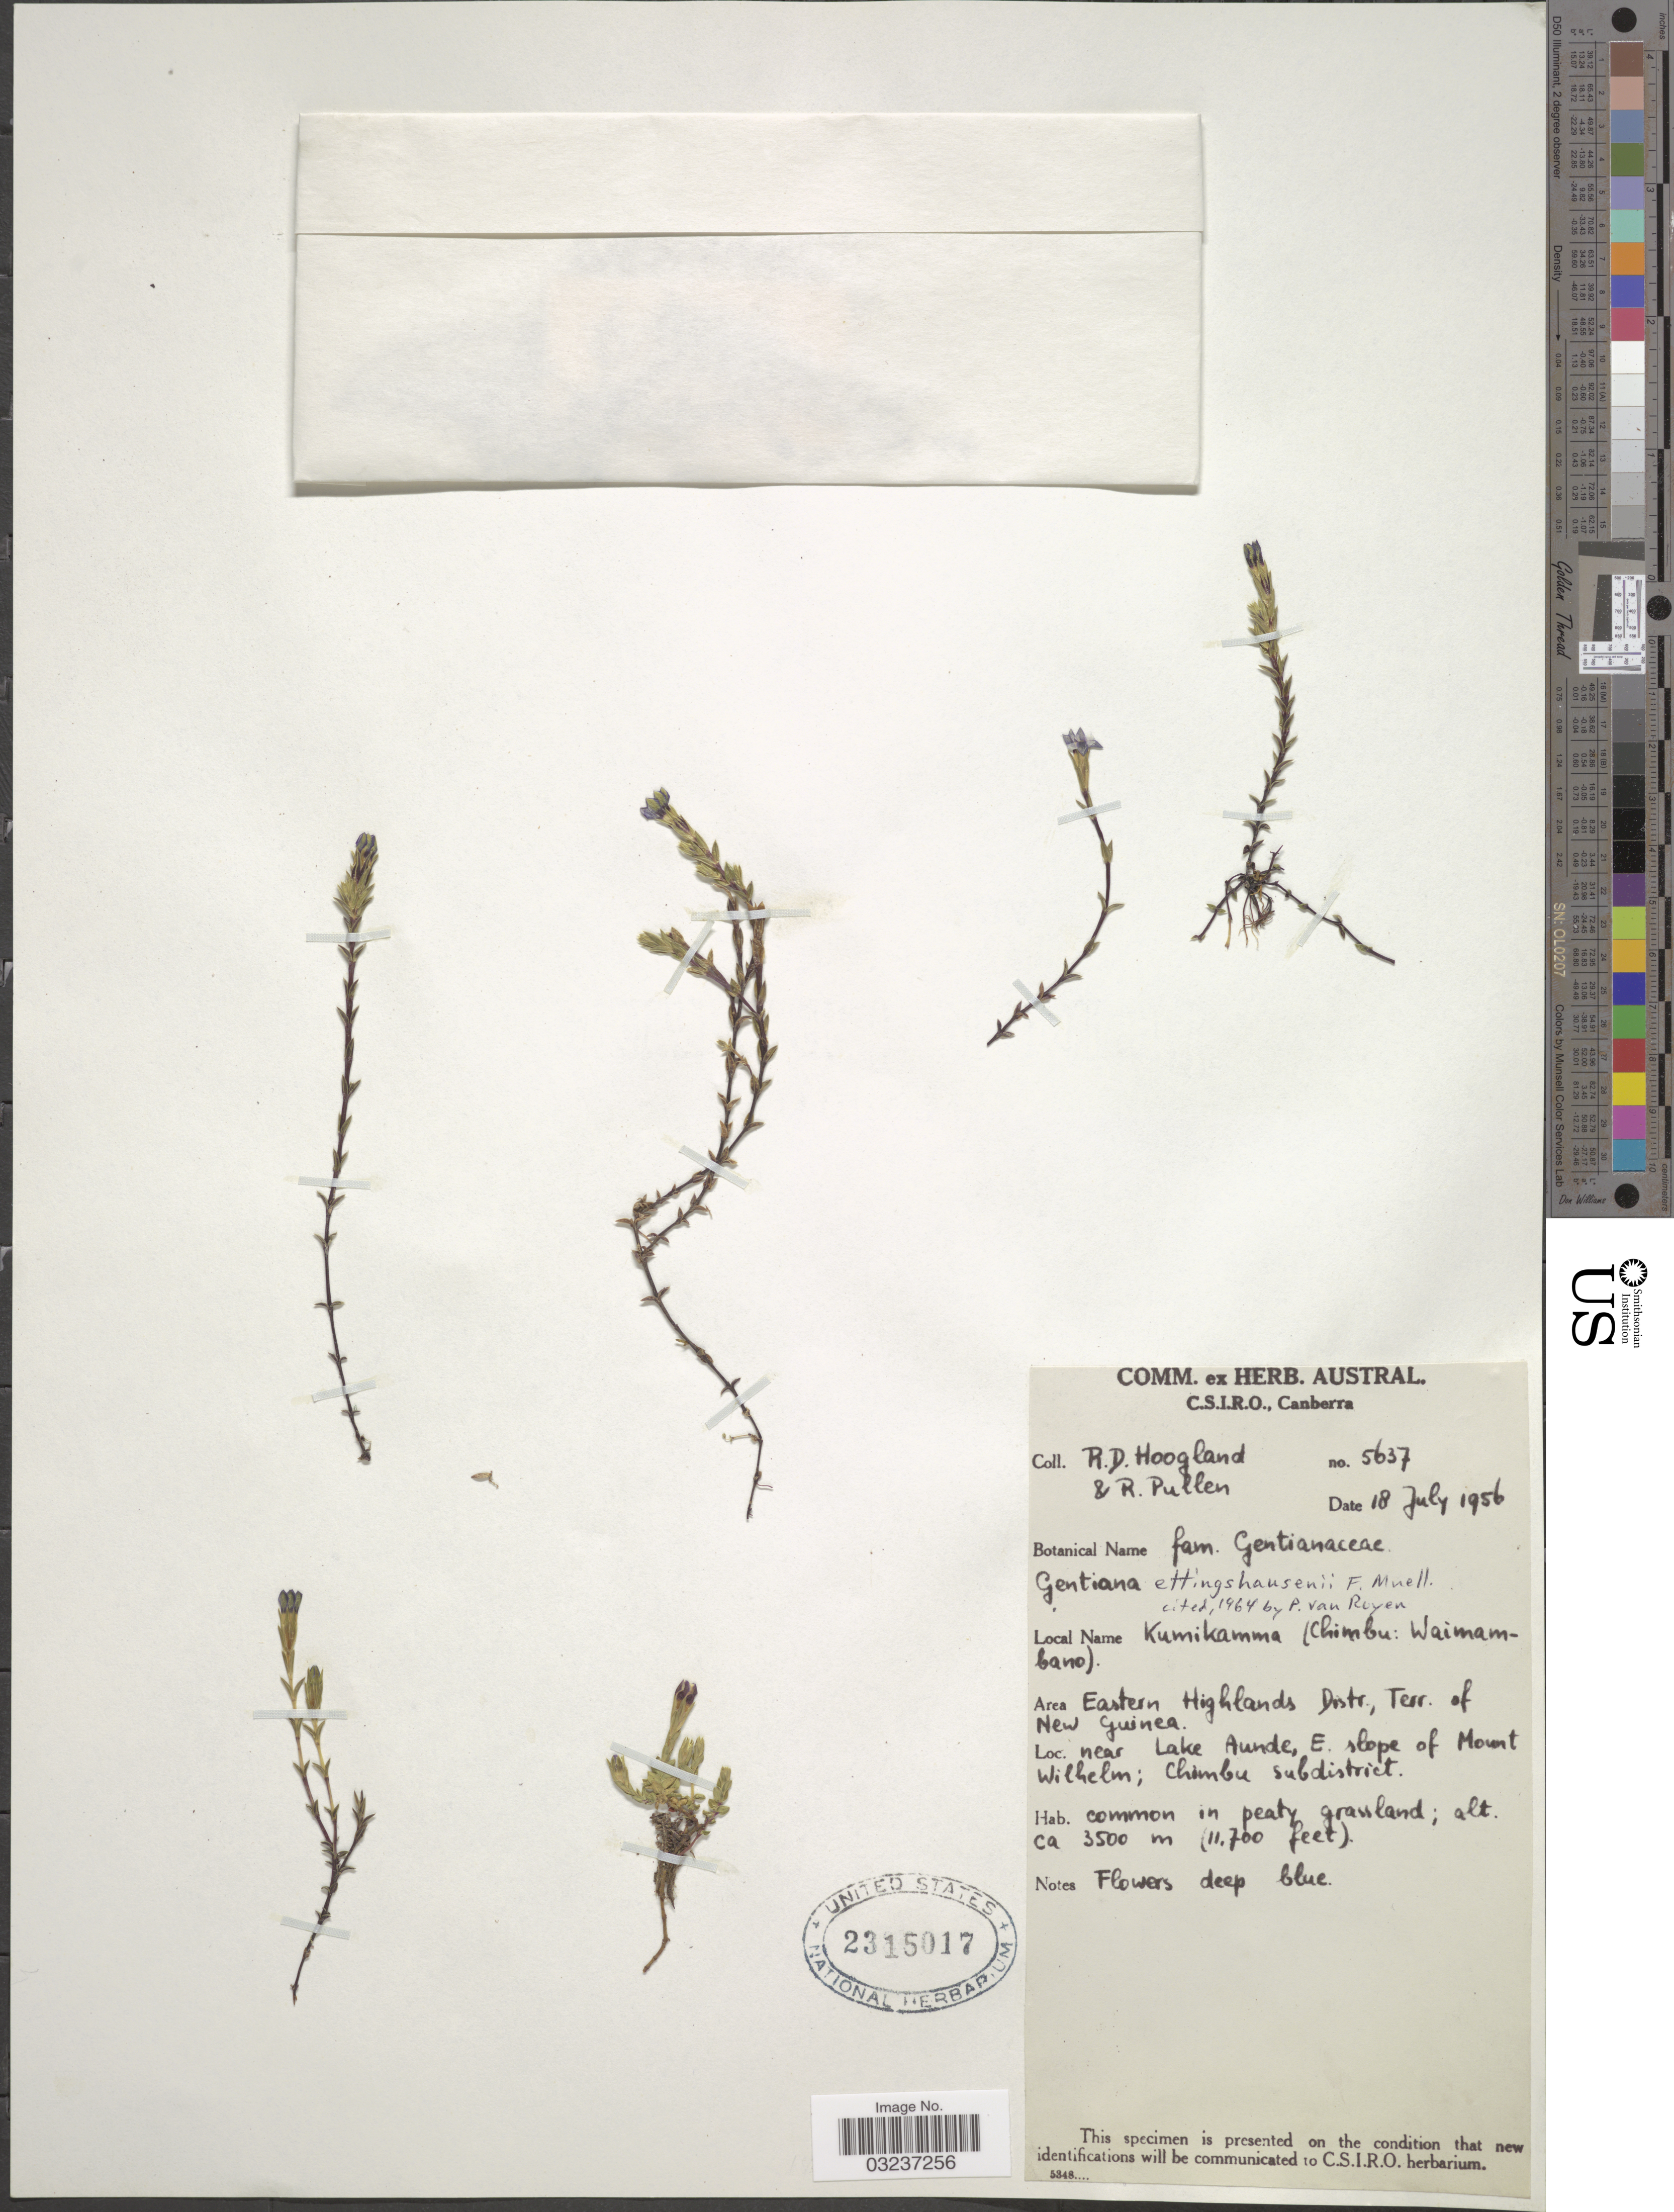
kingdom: Plantae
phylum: Tracheophyta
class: Magnoliopsida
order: Gentianales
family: Gentianaceae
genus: Gentiana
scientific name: Gentiana ettingshausenii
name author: F. Muell.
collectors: R. D. Hoogland & R. Pullen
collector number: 5637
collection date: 1956-07-18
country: Papua New Guinea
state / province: Chimbu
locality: Area Eastern Highlands Distr., Terr. of New Guinea. Near Lake Aunde, E. slope of Mount Wilhelm; Chimbu subdistrict.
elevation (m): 3500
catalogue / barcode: US 2315017